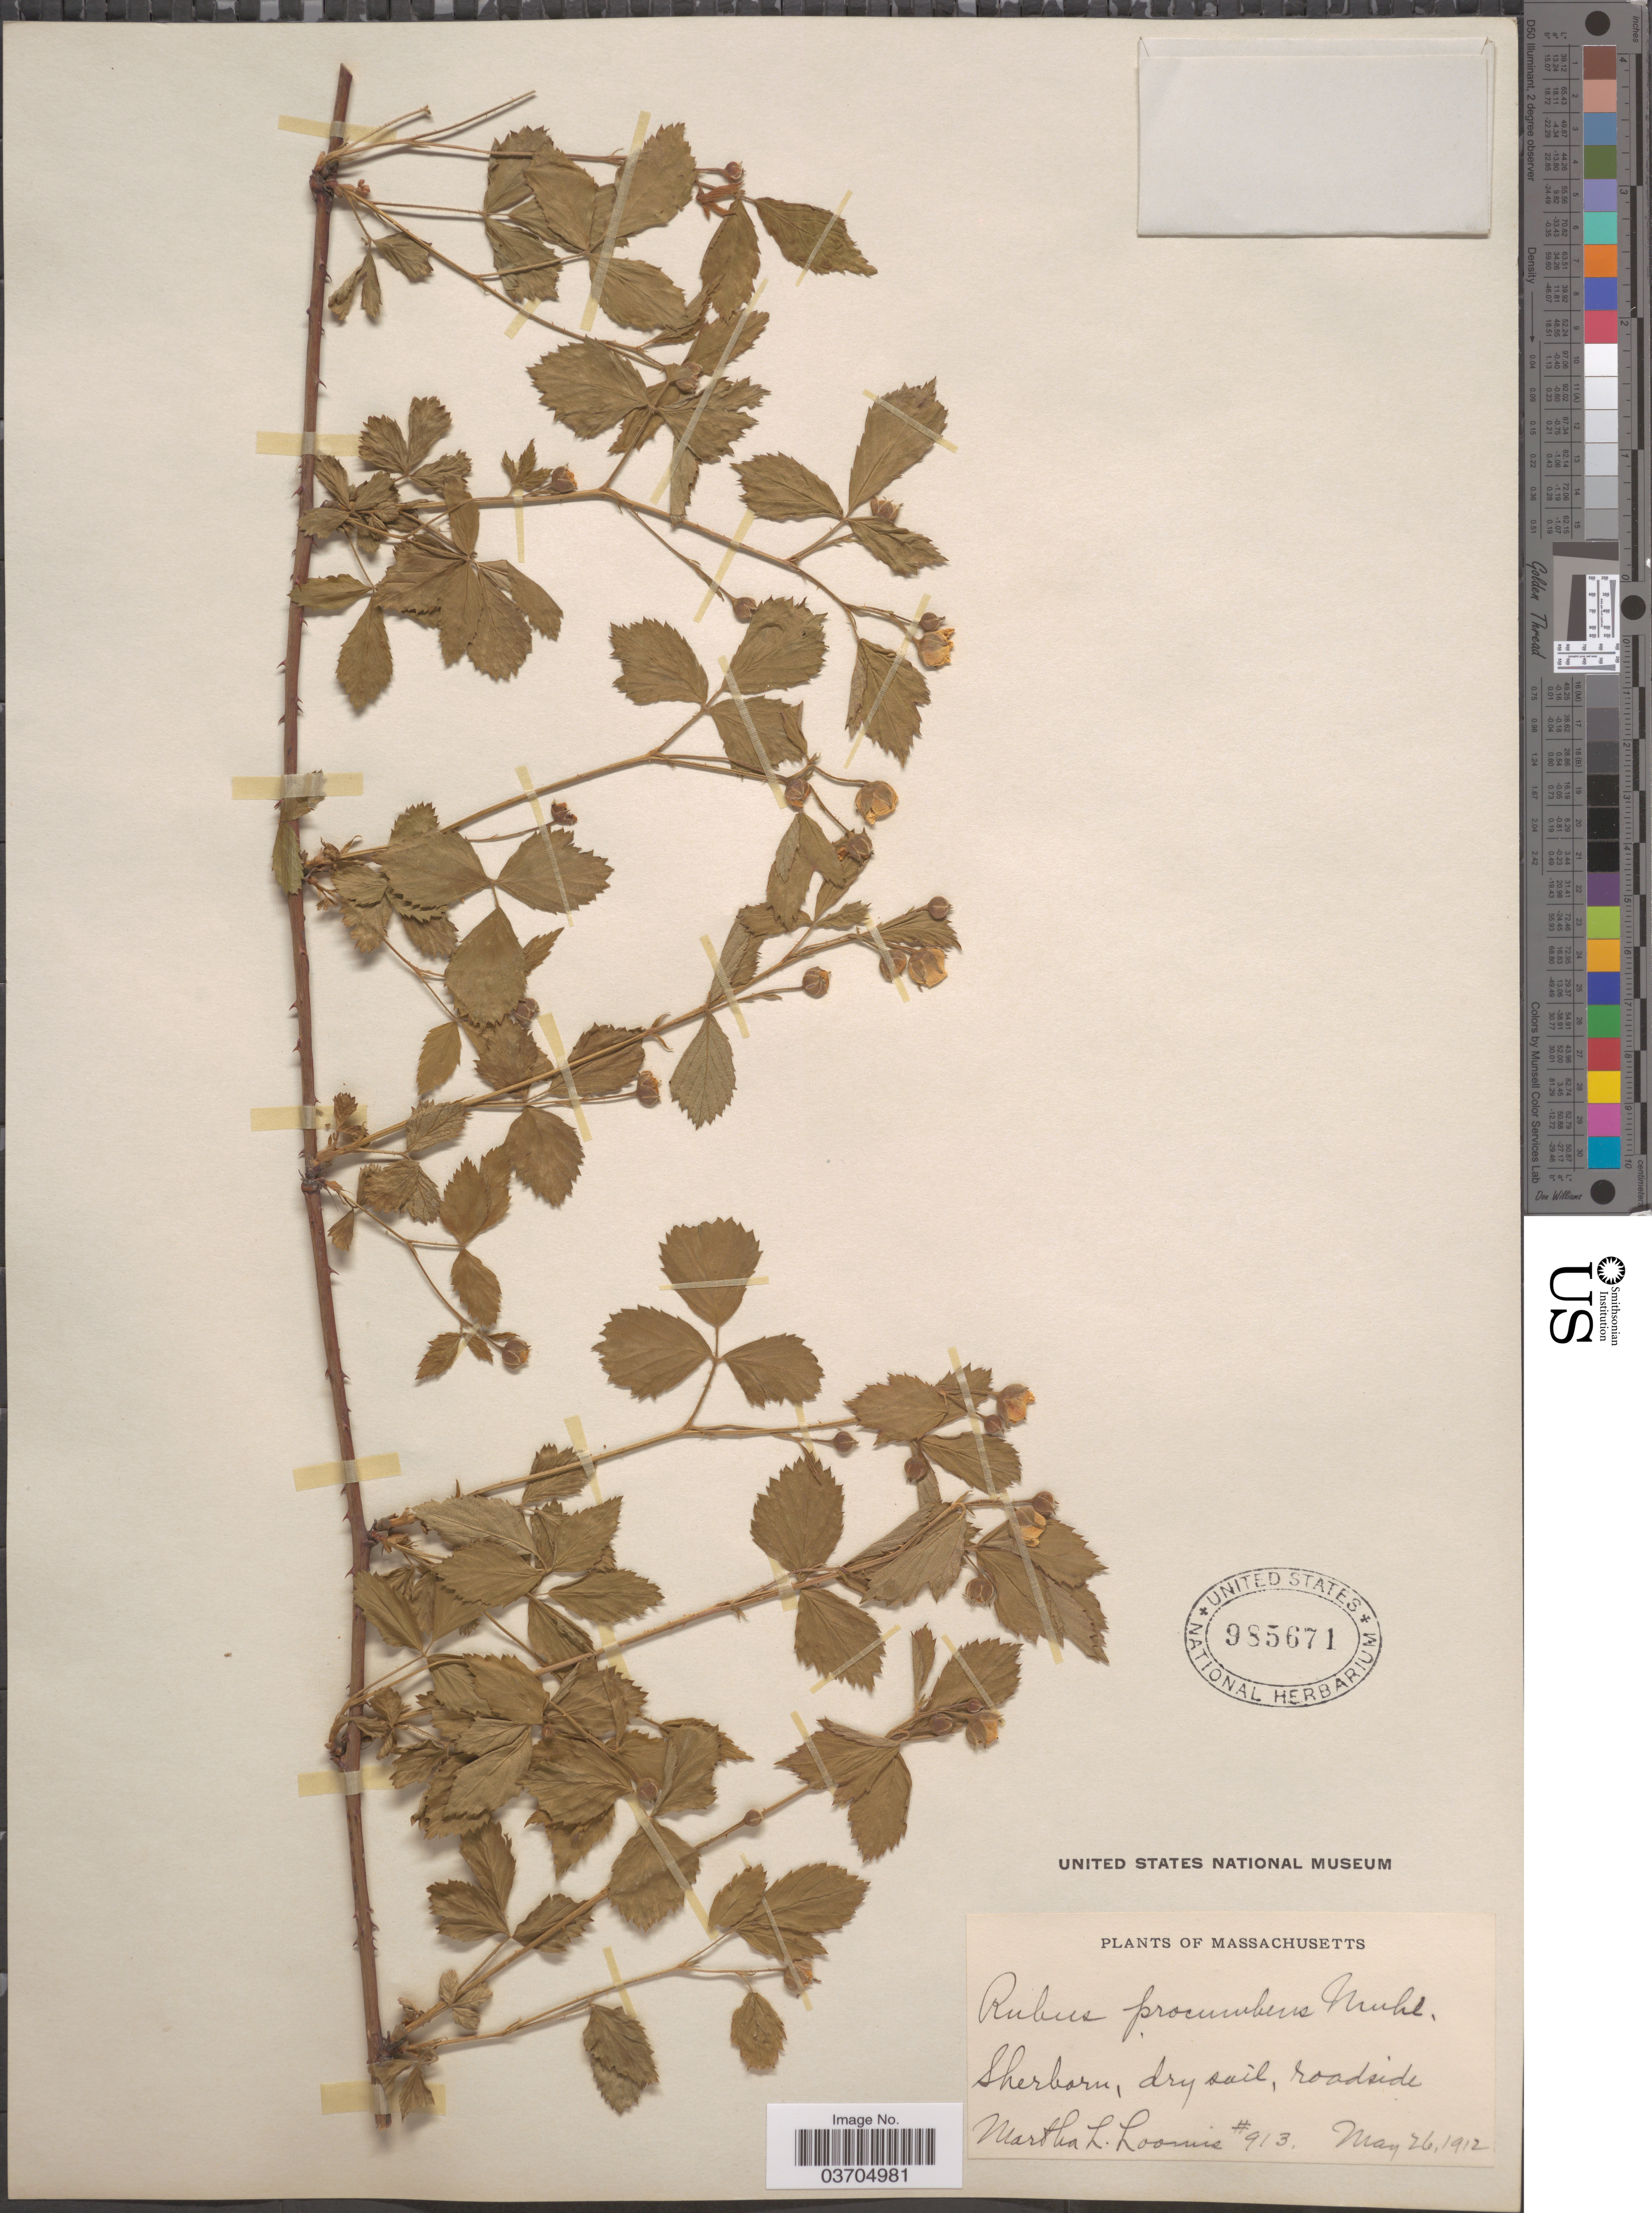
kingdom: Plantae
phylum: Tracheophyta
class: Magnoliopsida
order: Rosales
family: Rosaceae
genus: Rubus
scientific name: Rubus procumbens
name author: Muhl.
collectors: M. L. Loomis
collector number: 913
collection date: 1912-05-26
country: United States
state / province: Massachusetts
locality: Sherborn.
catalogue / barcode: US 985671